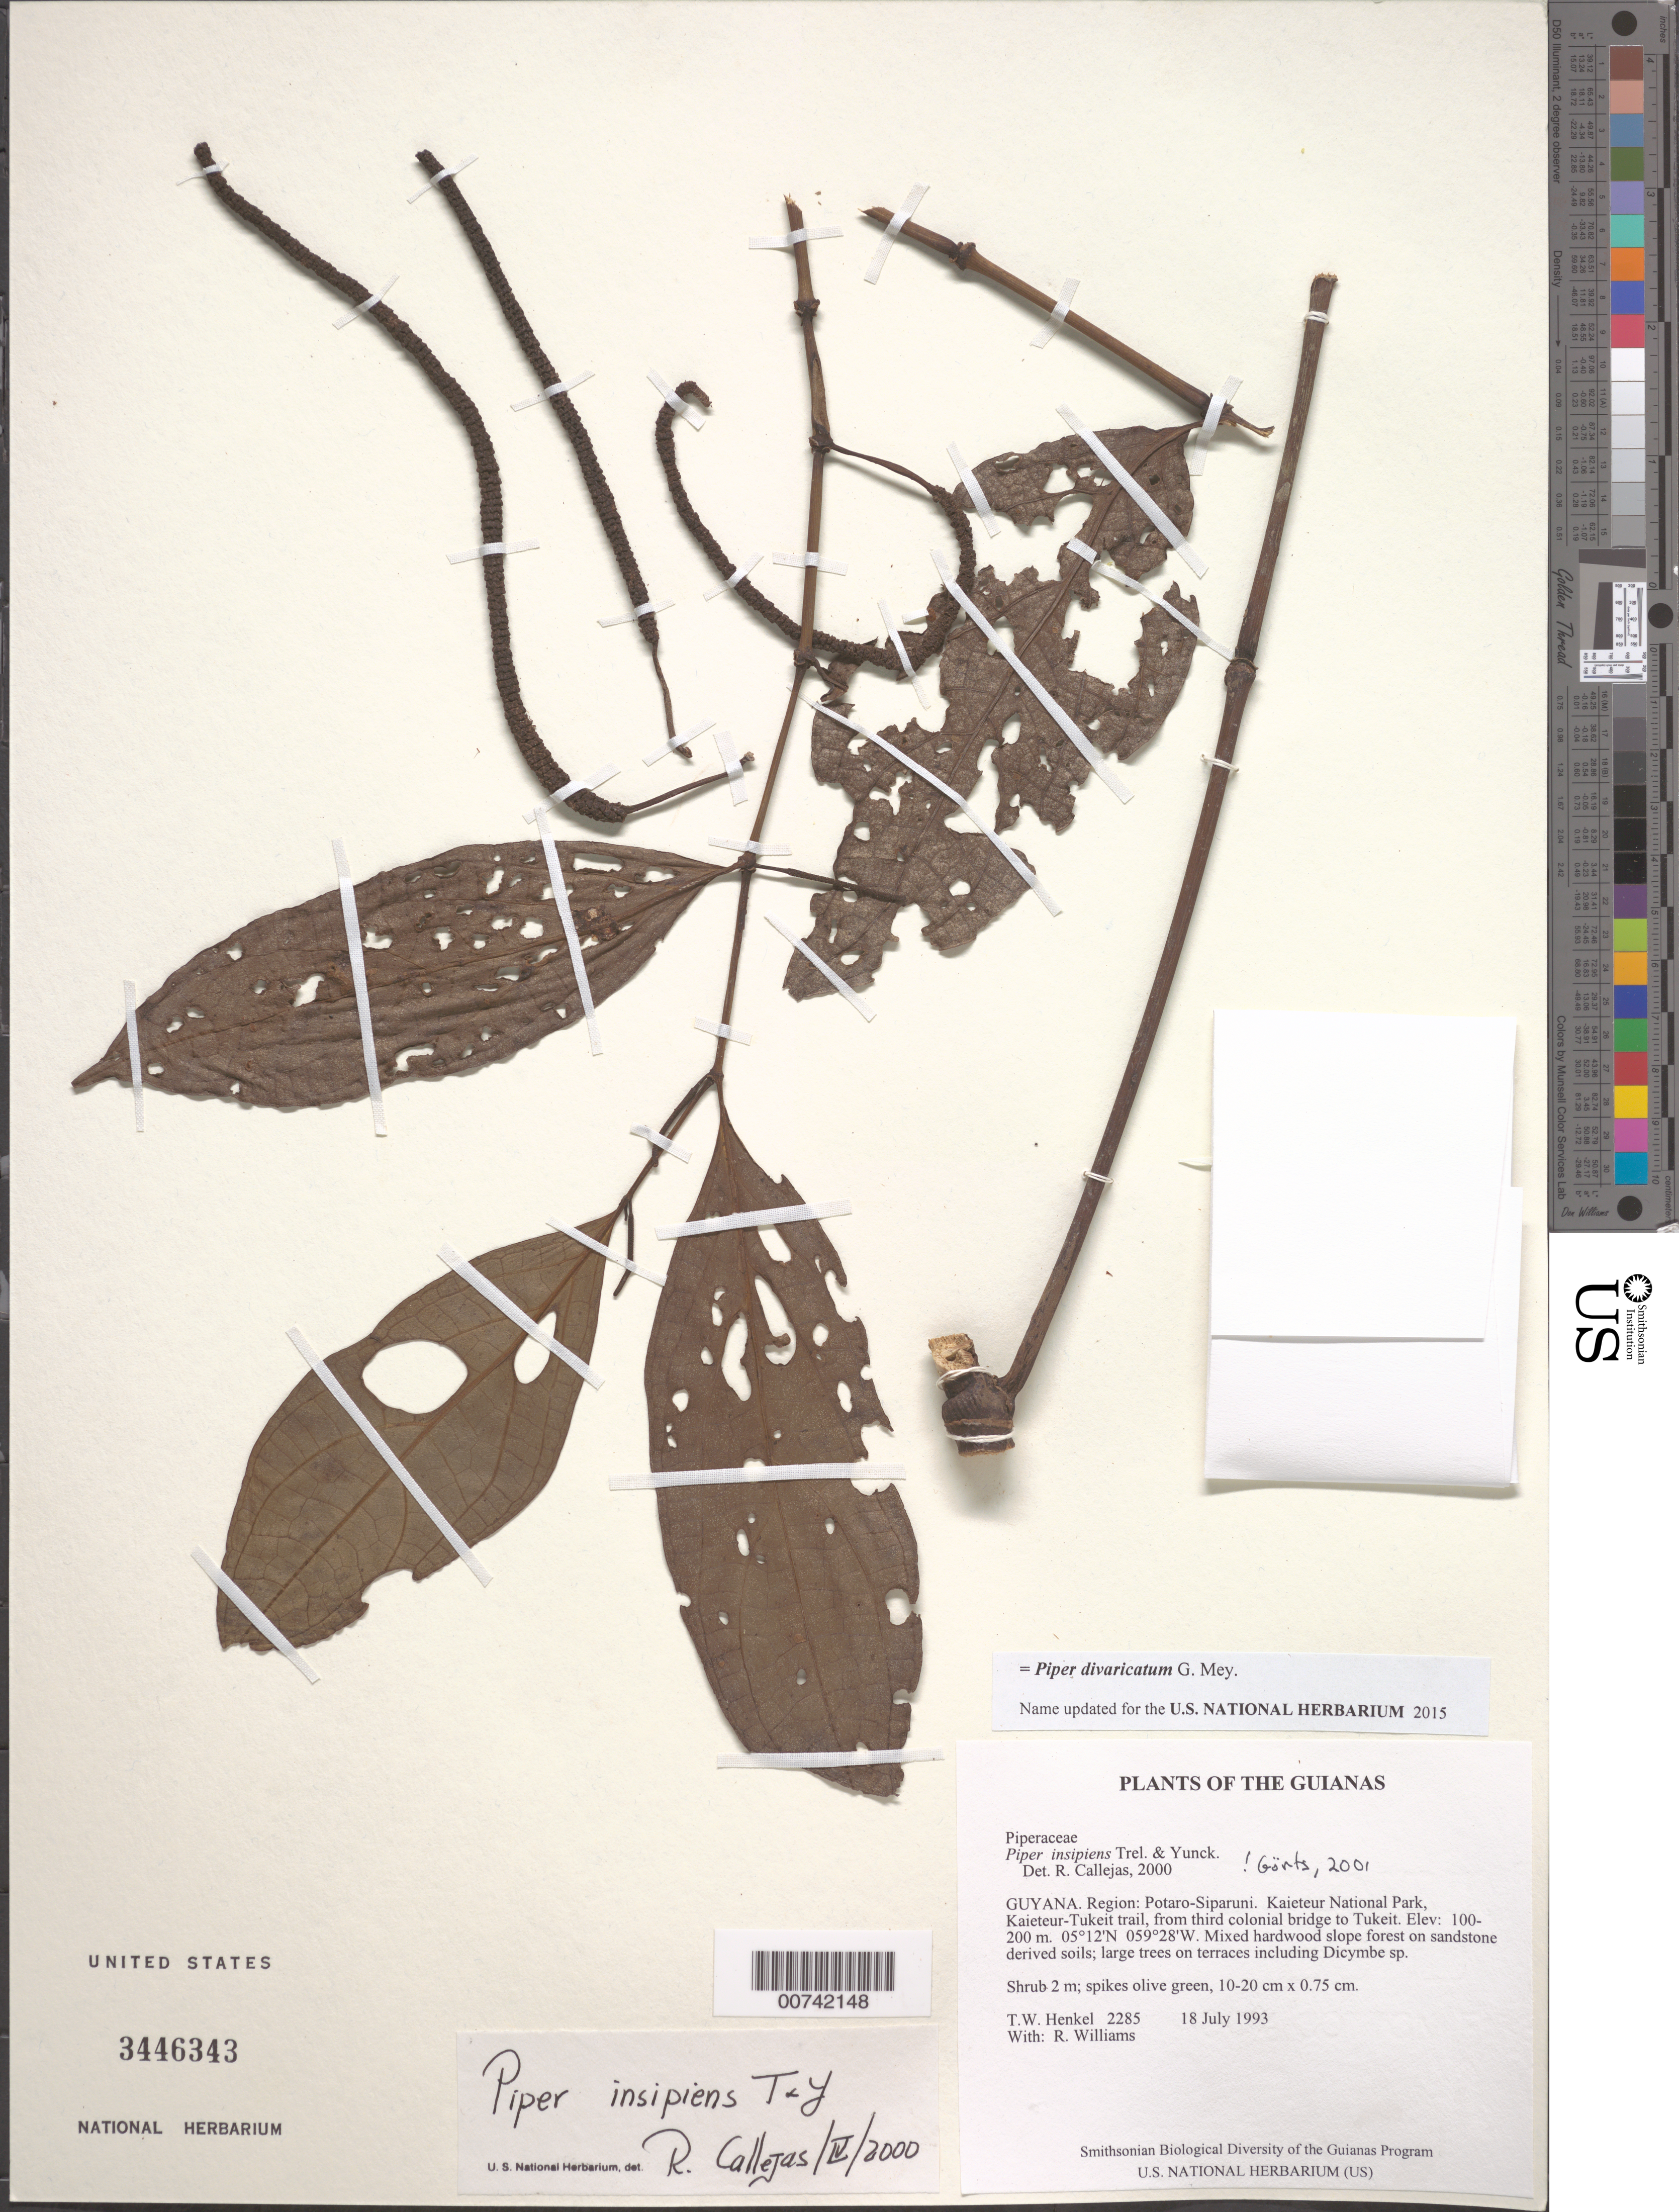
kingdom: Plantae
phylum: Tracheophyta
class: Magnoliopsida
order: Piperales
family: Piperaceae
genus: Piper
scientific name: Piper insipiens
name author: Trel. & Yunck.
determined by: Görts-van Rijn, A. R. A.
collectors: T. Henkel & R. Williams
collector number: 2285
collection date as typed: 18 July 1993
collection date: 1993-07-18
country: Guyana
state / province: Potaro-Siparuni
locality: Kaieteur National Park, Kaieteur-Tukeit trail, from third colonial bridge to Tukeit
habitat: Mixed hardwood slope forest on sandstone derived soils; large trees on terraces including Dicymbe sp.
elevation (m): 100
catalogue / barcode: US 3446343